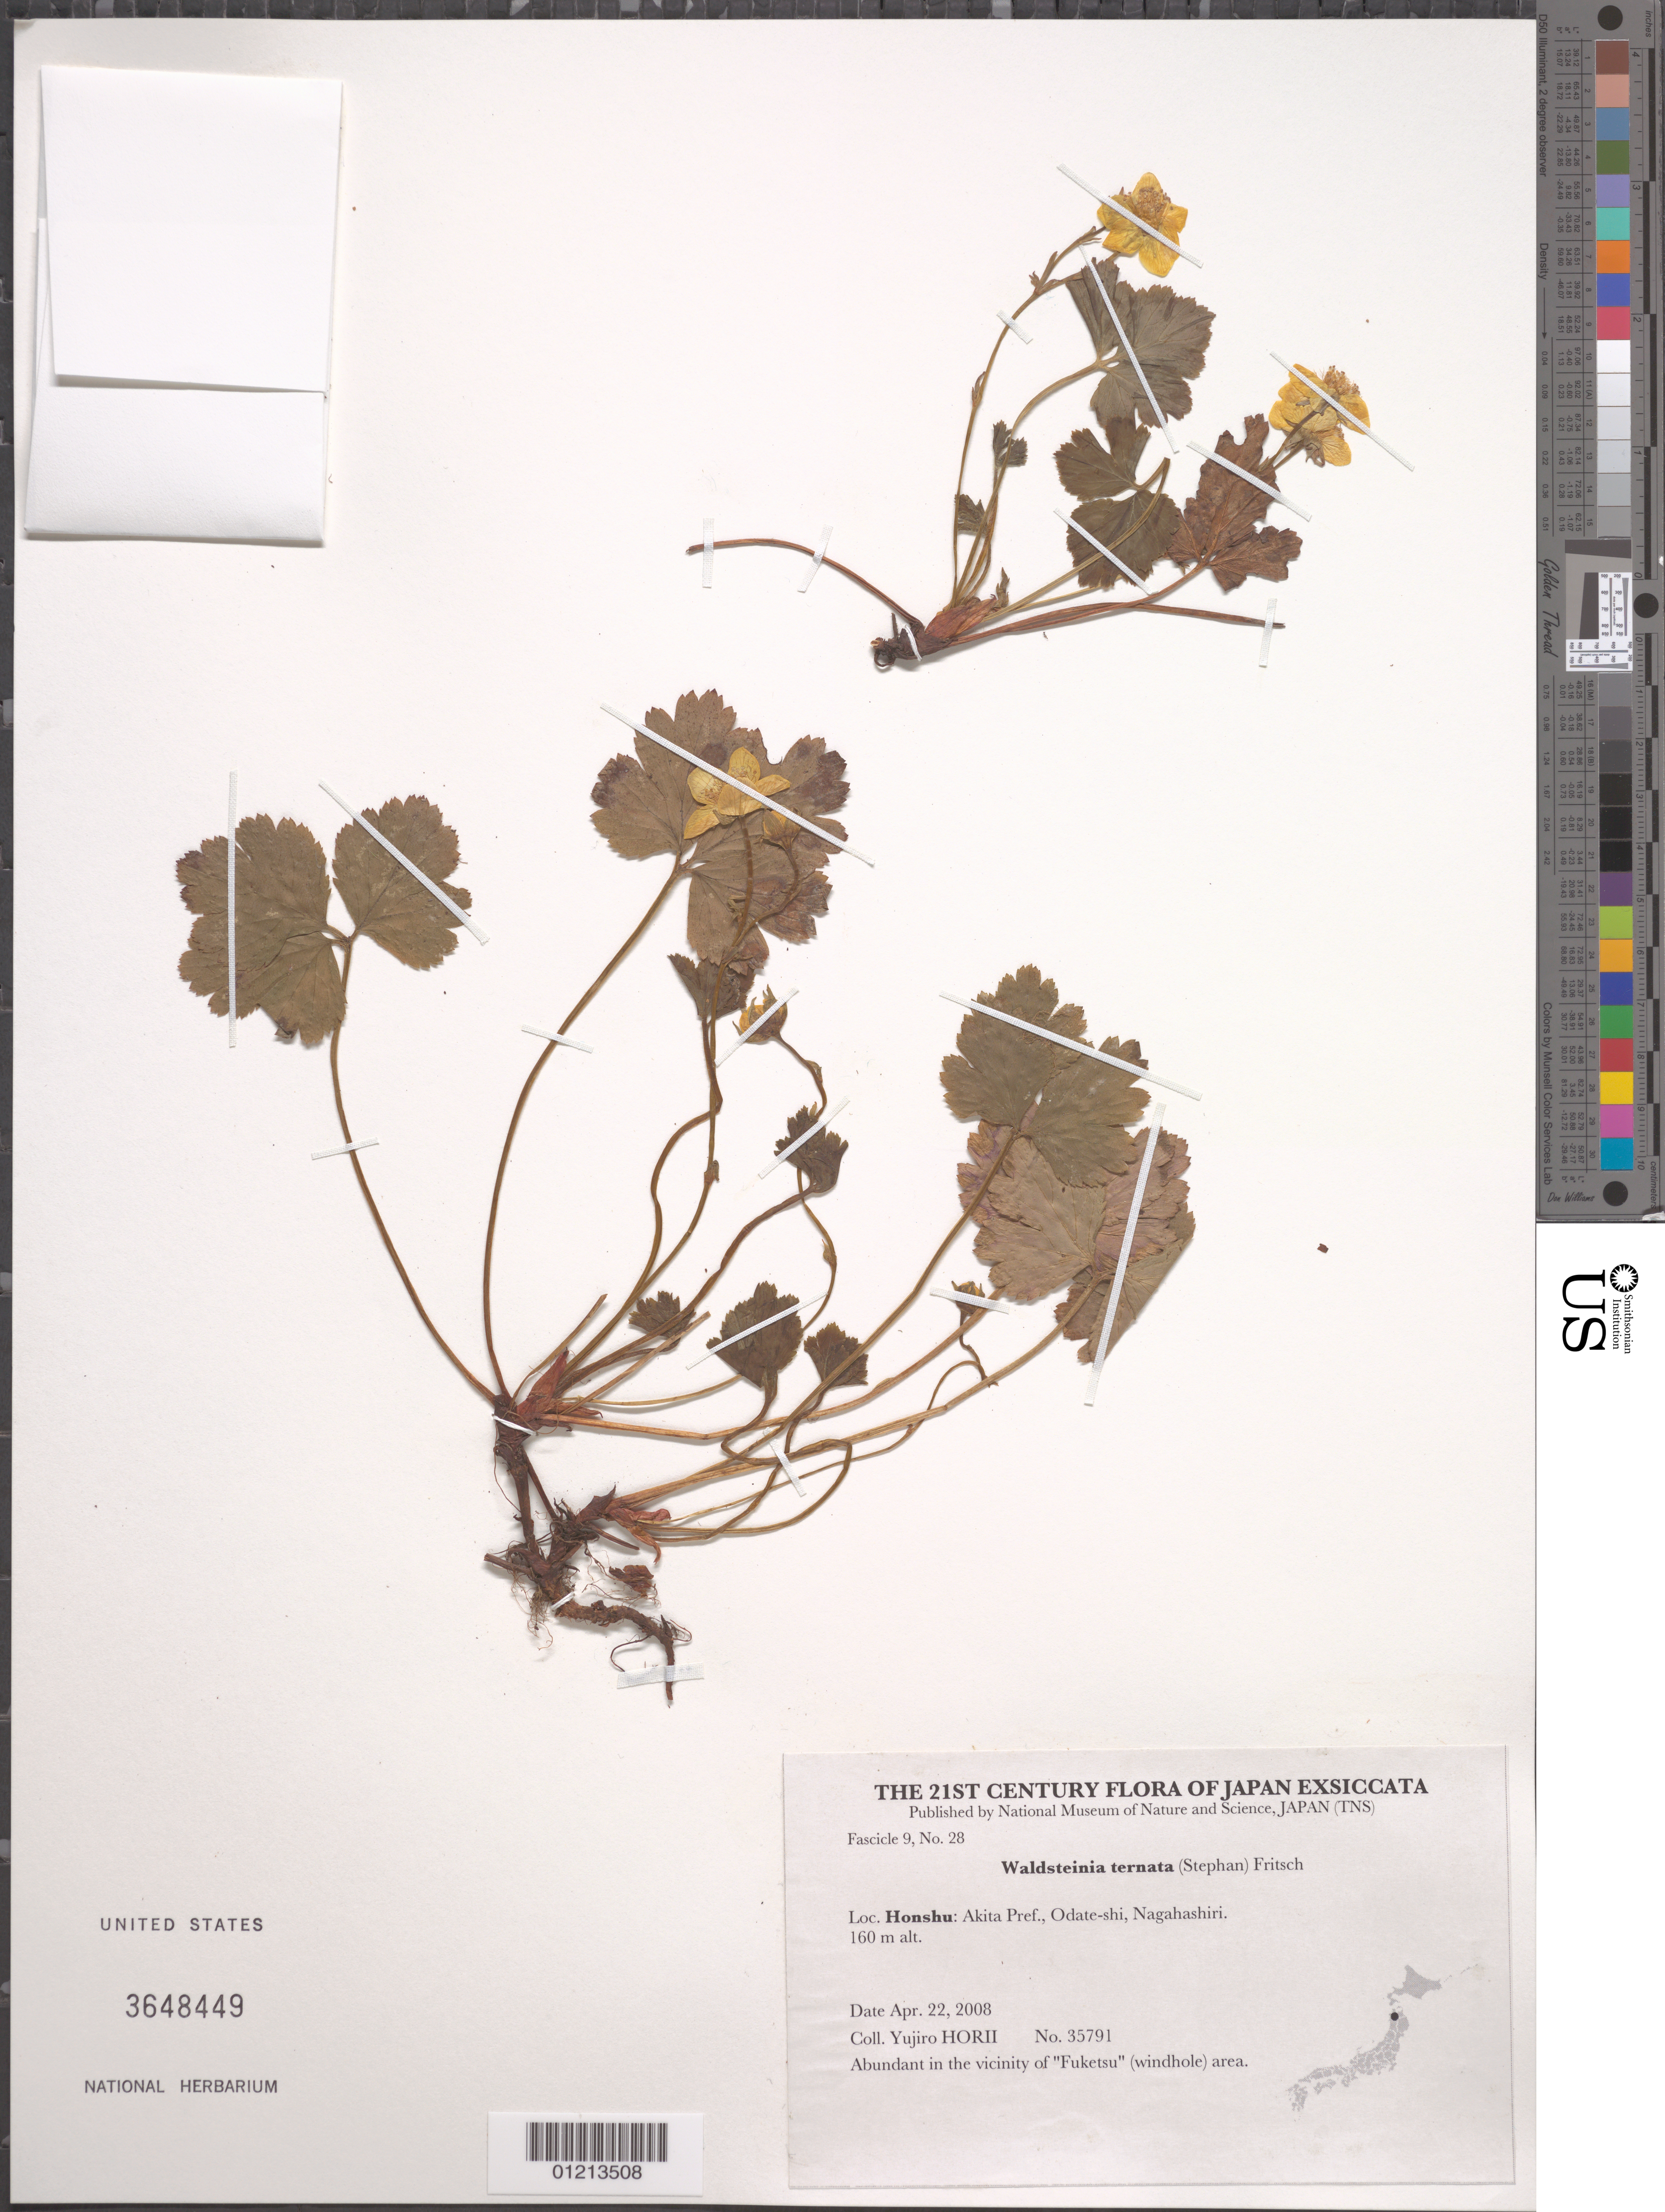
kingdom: Plantae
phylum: Tracheophyta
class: Magnoliopsida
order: Rosales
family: Rosaceae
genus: Waldsteinia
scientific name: Waldsteinia ternata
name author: (Stephan) Fritsch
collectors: Y. Horii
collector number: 35791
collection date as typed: Apr. 22, 2008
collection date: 2008-04-22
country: Japan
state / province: Akita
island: Honshu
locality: Odate-shi, Nagahashiri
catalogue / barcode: US 3648449